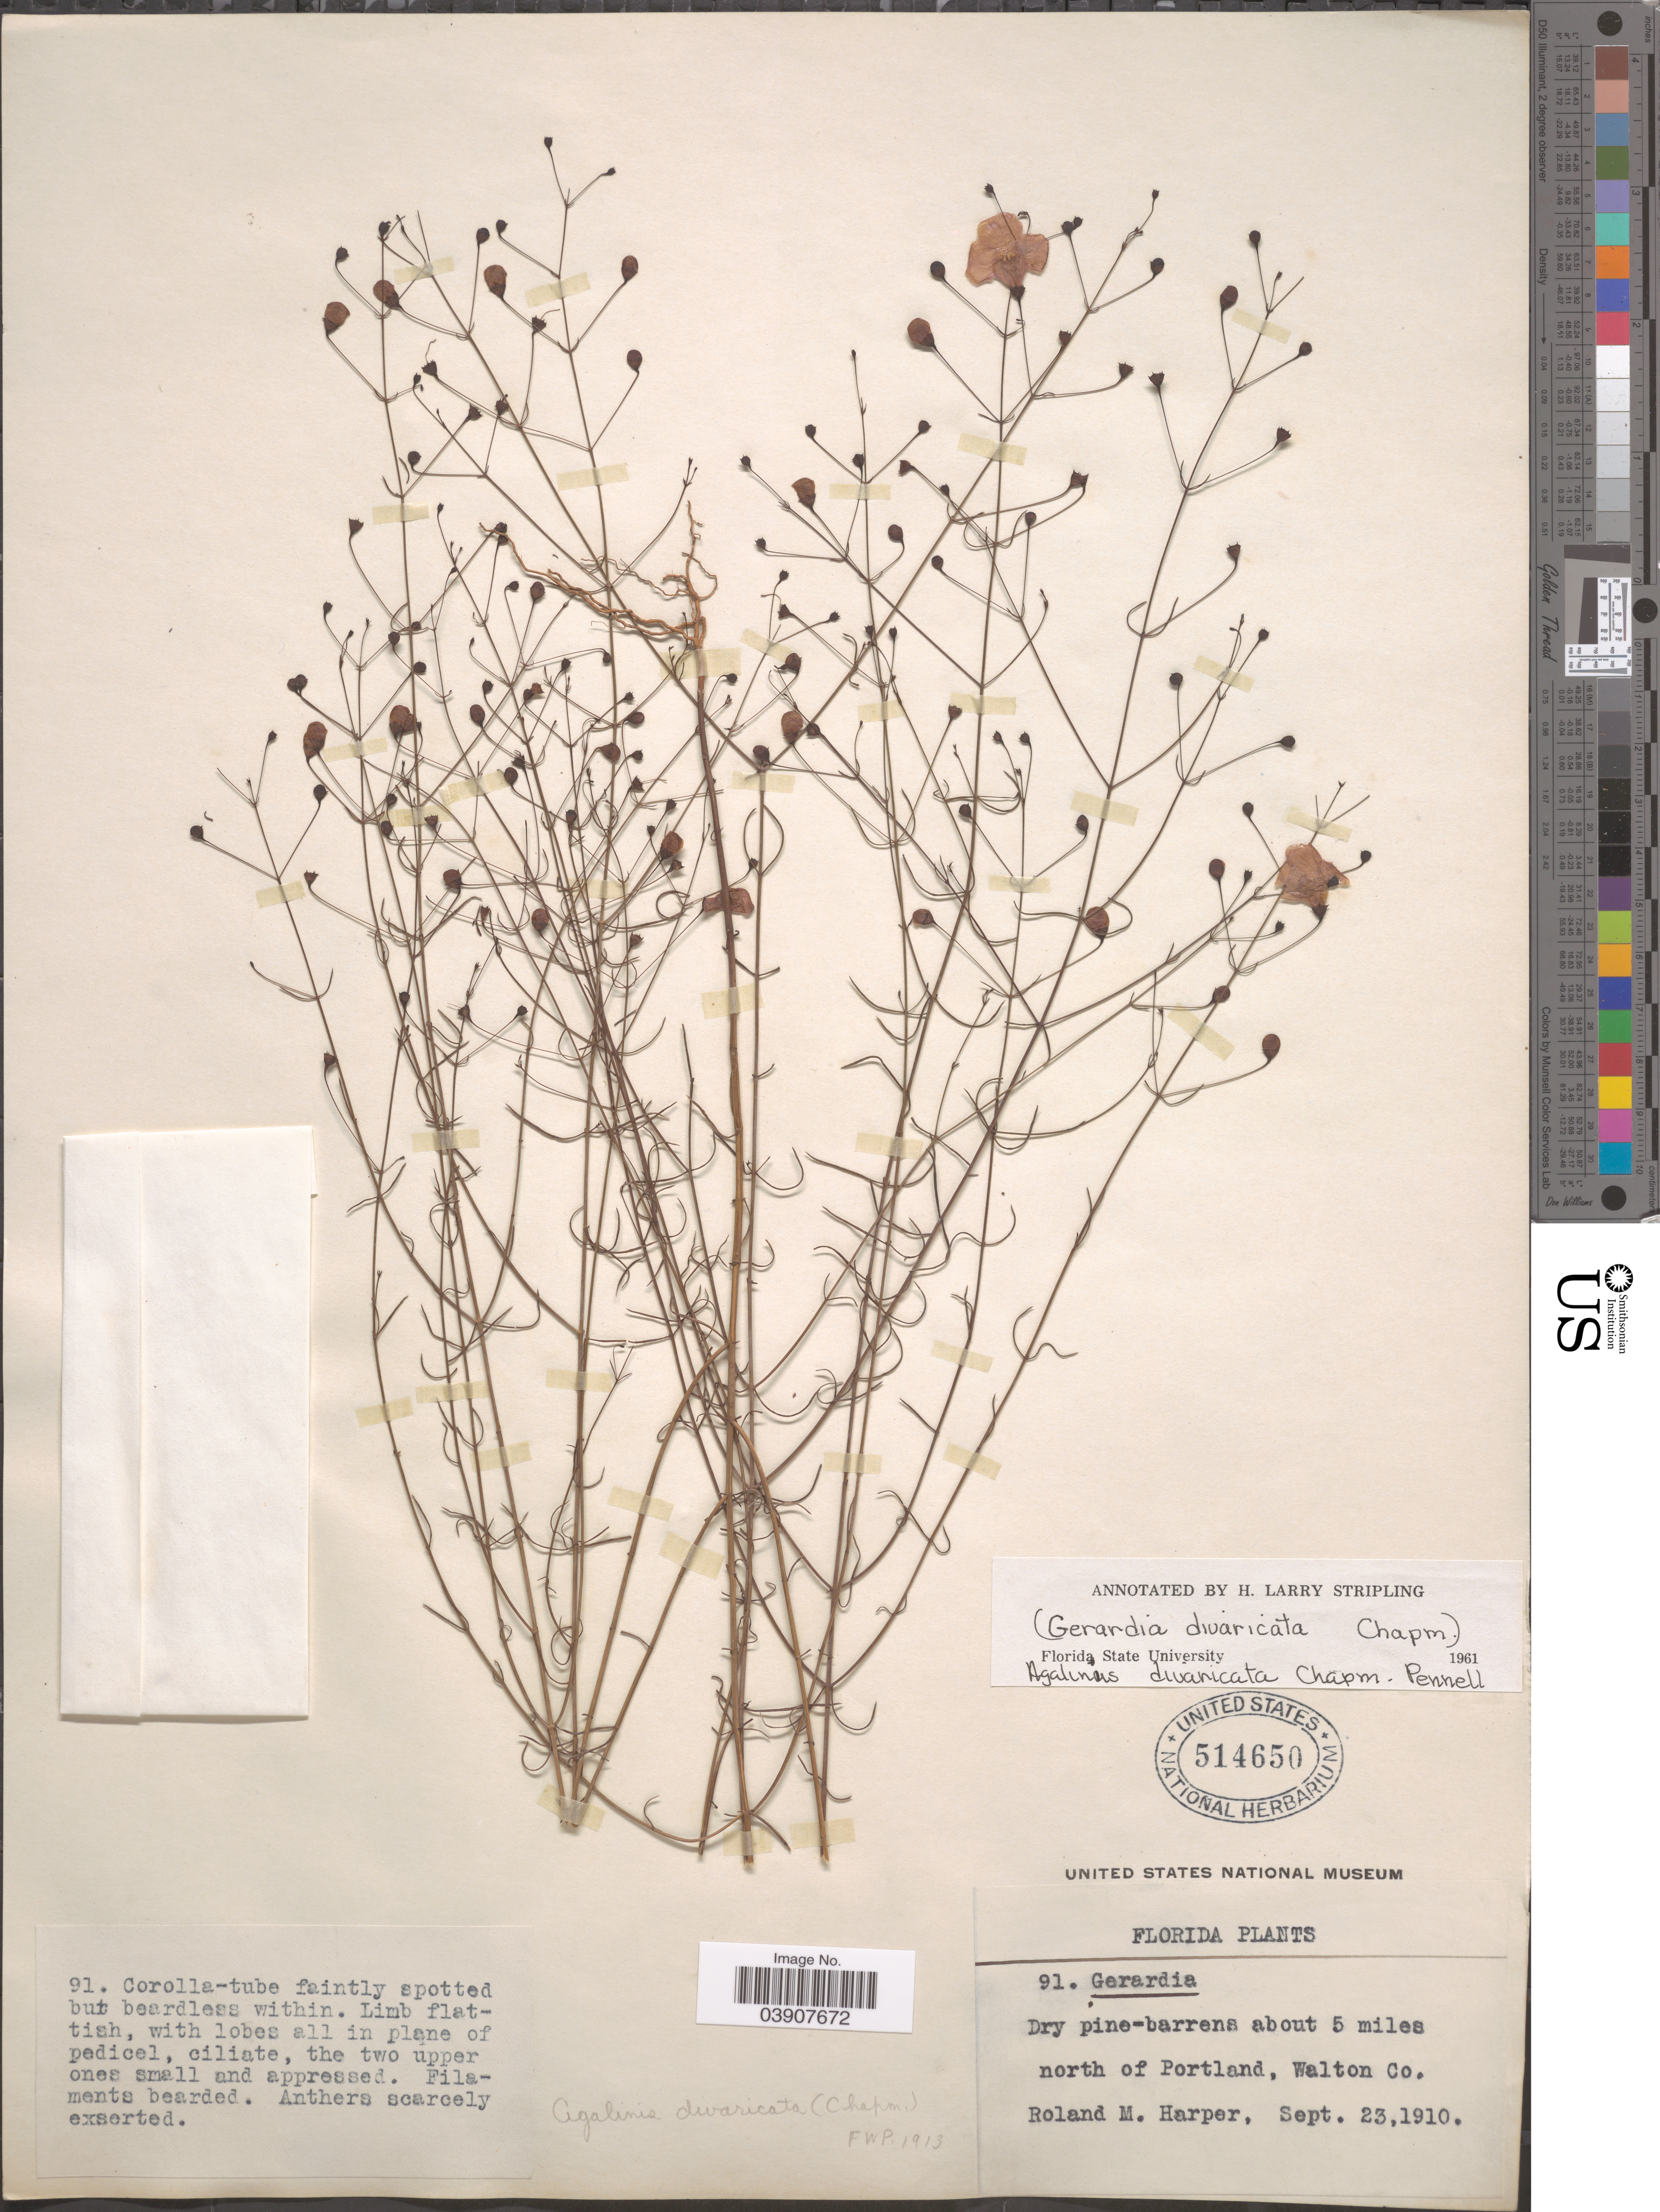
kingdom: Plantae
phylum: Tracheophyta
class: Magnoliopsida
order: Lamiales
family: Orobanchaceae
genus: Agalinis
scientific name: Agalinis divaricata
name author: (Chapm.) Pennell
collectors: R. M. Harper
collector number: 91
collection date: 1910-09-23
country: United States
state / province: Florida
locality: Dry pine-barrens about 5 miles north of Portland, Walton Co.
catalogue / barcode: US 514650